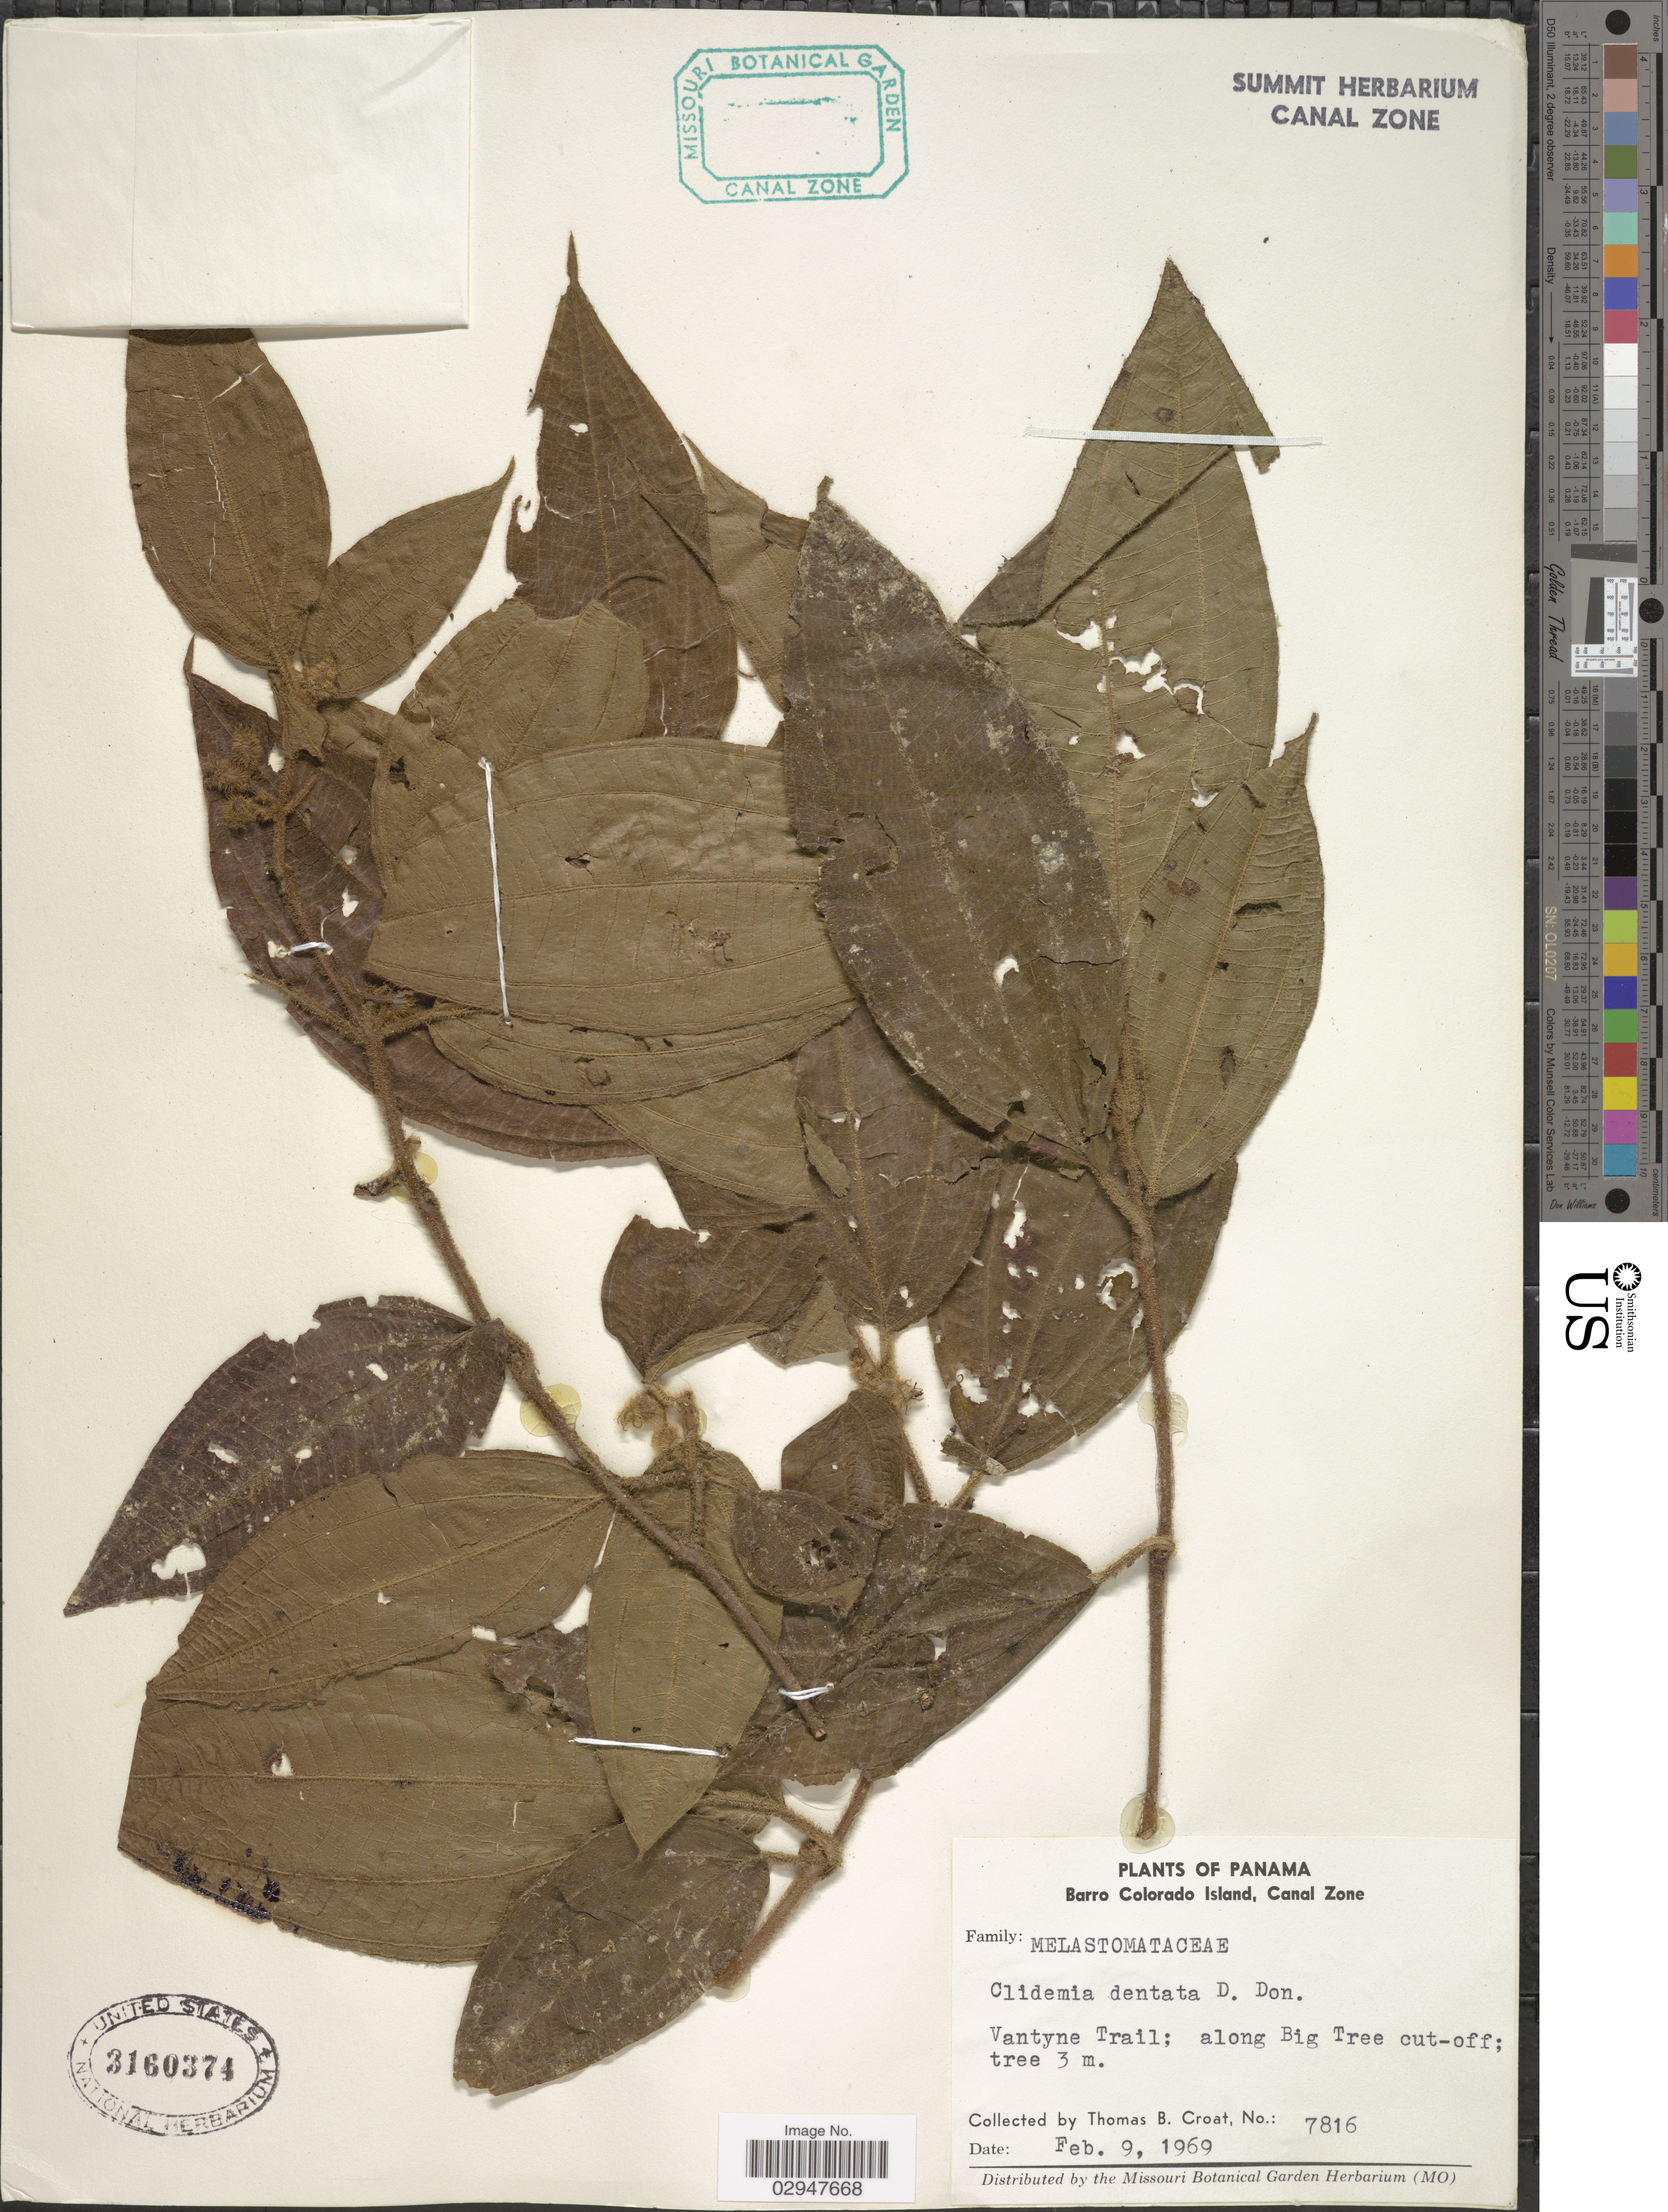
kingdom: Plantae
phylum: Tracheophyta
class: Magnoliopsida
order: Myrtales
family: Melastomataceae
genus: Clidemia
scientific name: Clidemia dentata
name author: D. Don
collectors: T. B. Croat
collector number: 7816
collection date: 1969-02-09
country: Panama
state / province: Panamá Oeste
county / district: Canal Zone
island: Barro Colorado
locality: Barro Colorado Island, Canal Zone. Vantyne Trail; along Big Tree cut-off.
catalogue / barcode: US 3160374